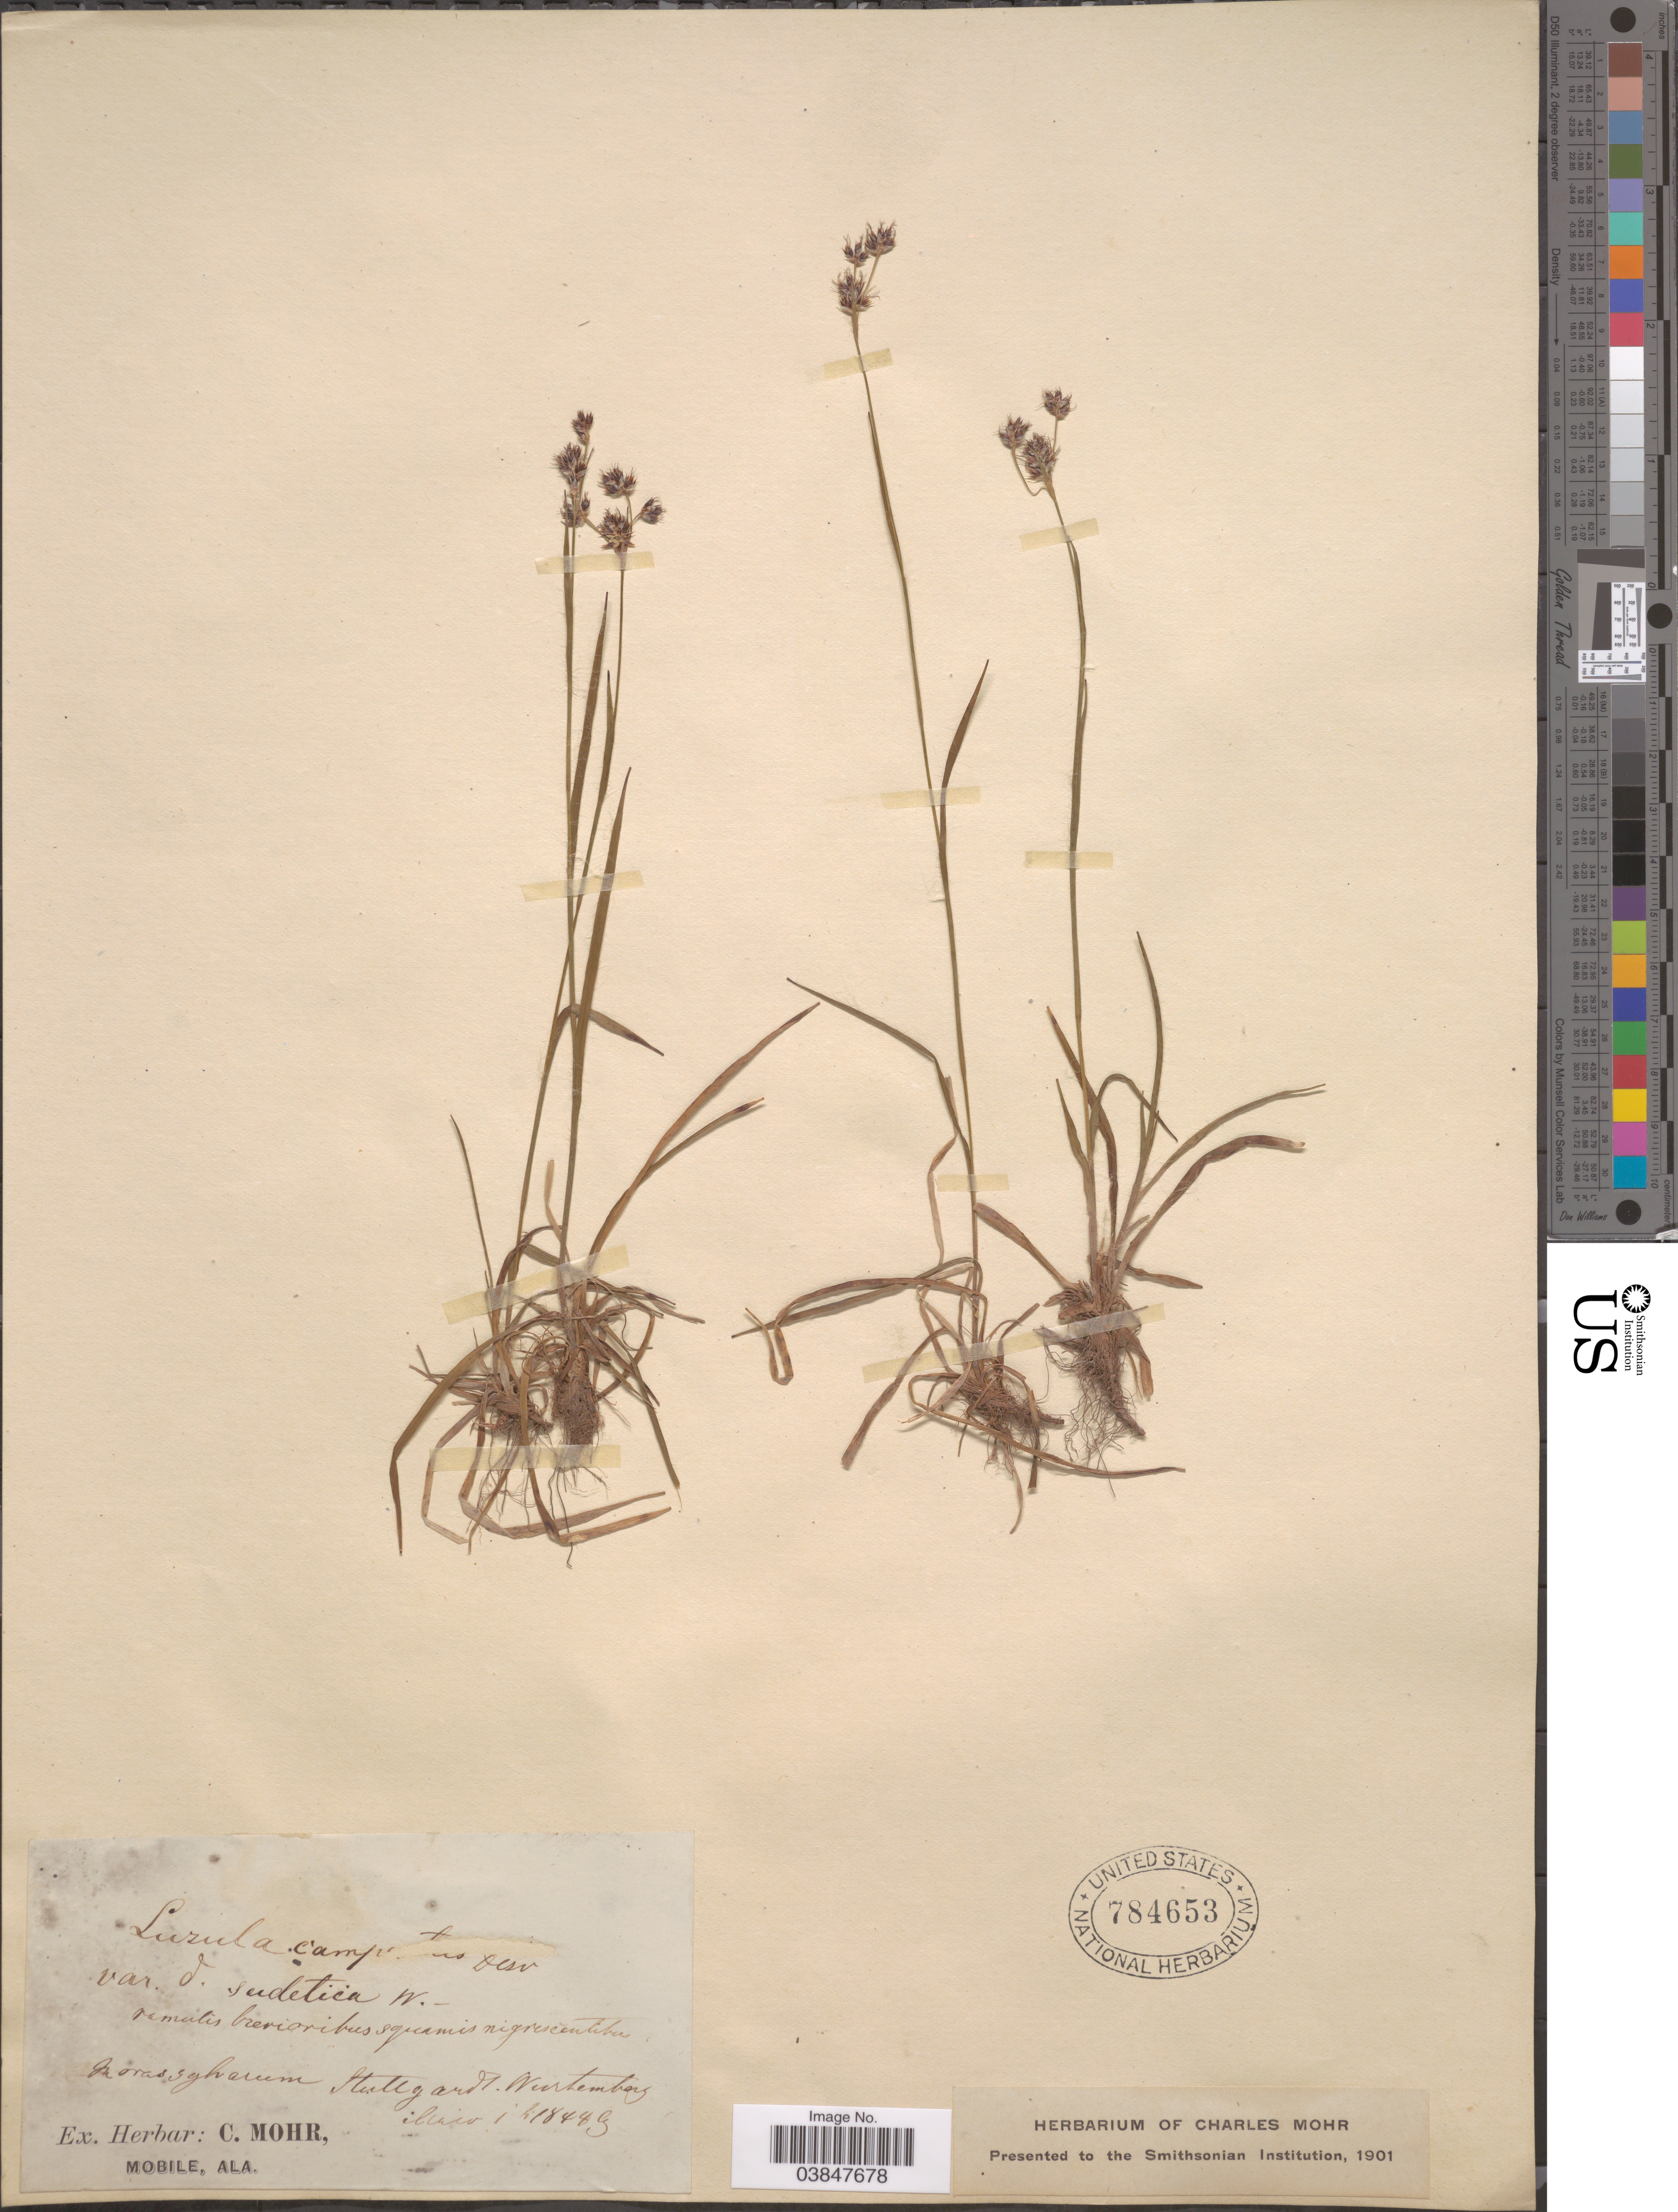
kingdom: Plantae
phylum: Tracheophyta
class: Liliopsida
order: Poales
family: Juncaceae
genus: Luzula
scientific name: Luzula campestris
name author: (L.) DC.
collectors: ex herb. C. Mohr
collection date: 1844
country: Germany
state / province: Baden-Württemberg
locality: Morasgharum Stuttgardt. Wurtemberg.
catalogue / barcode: US 784653